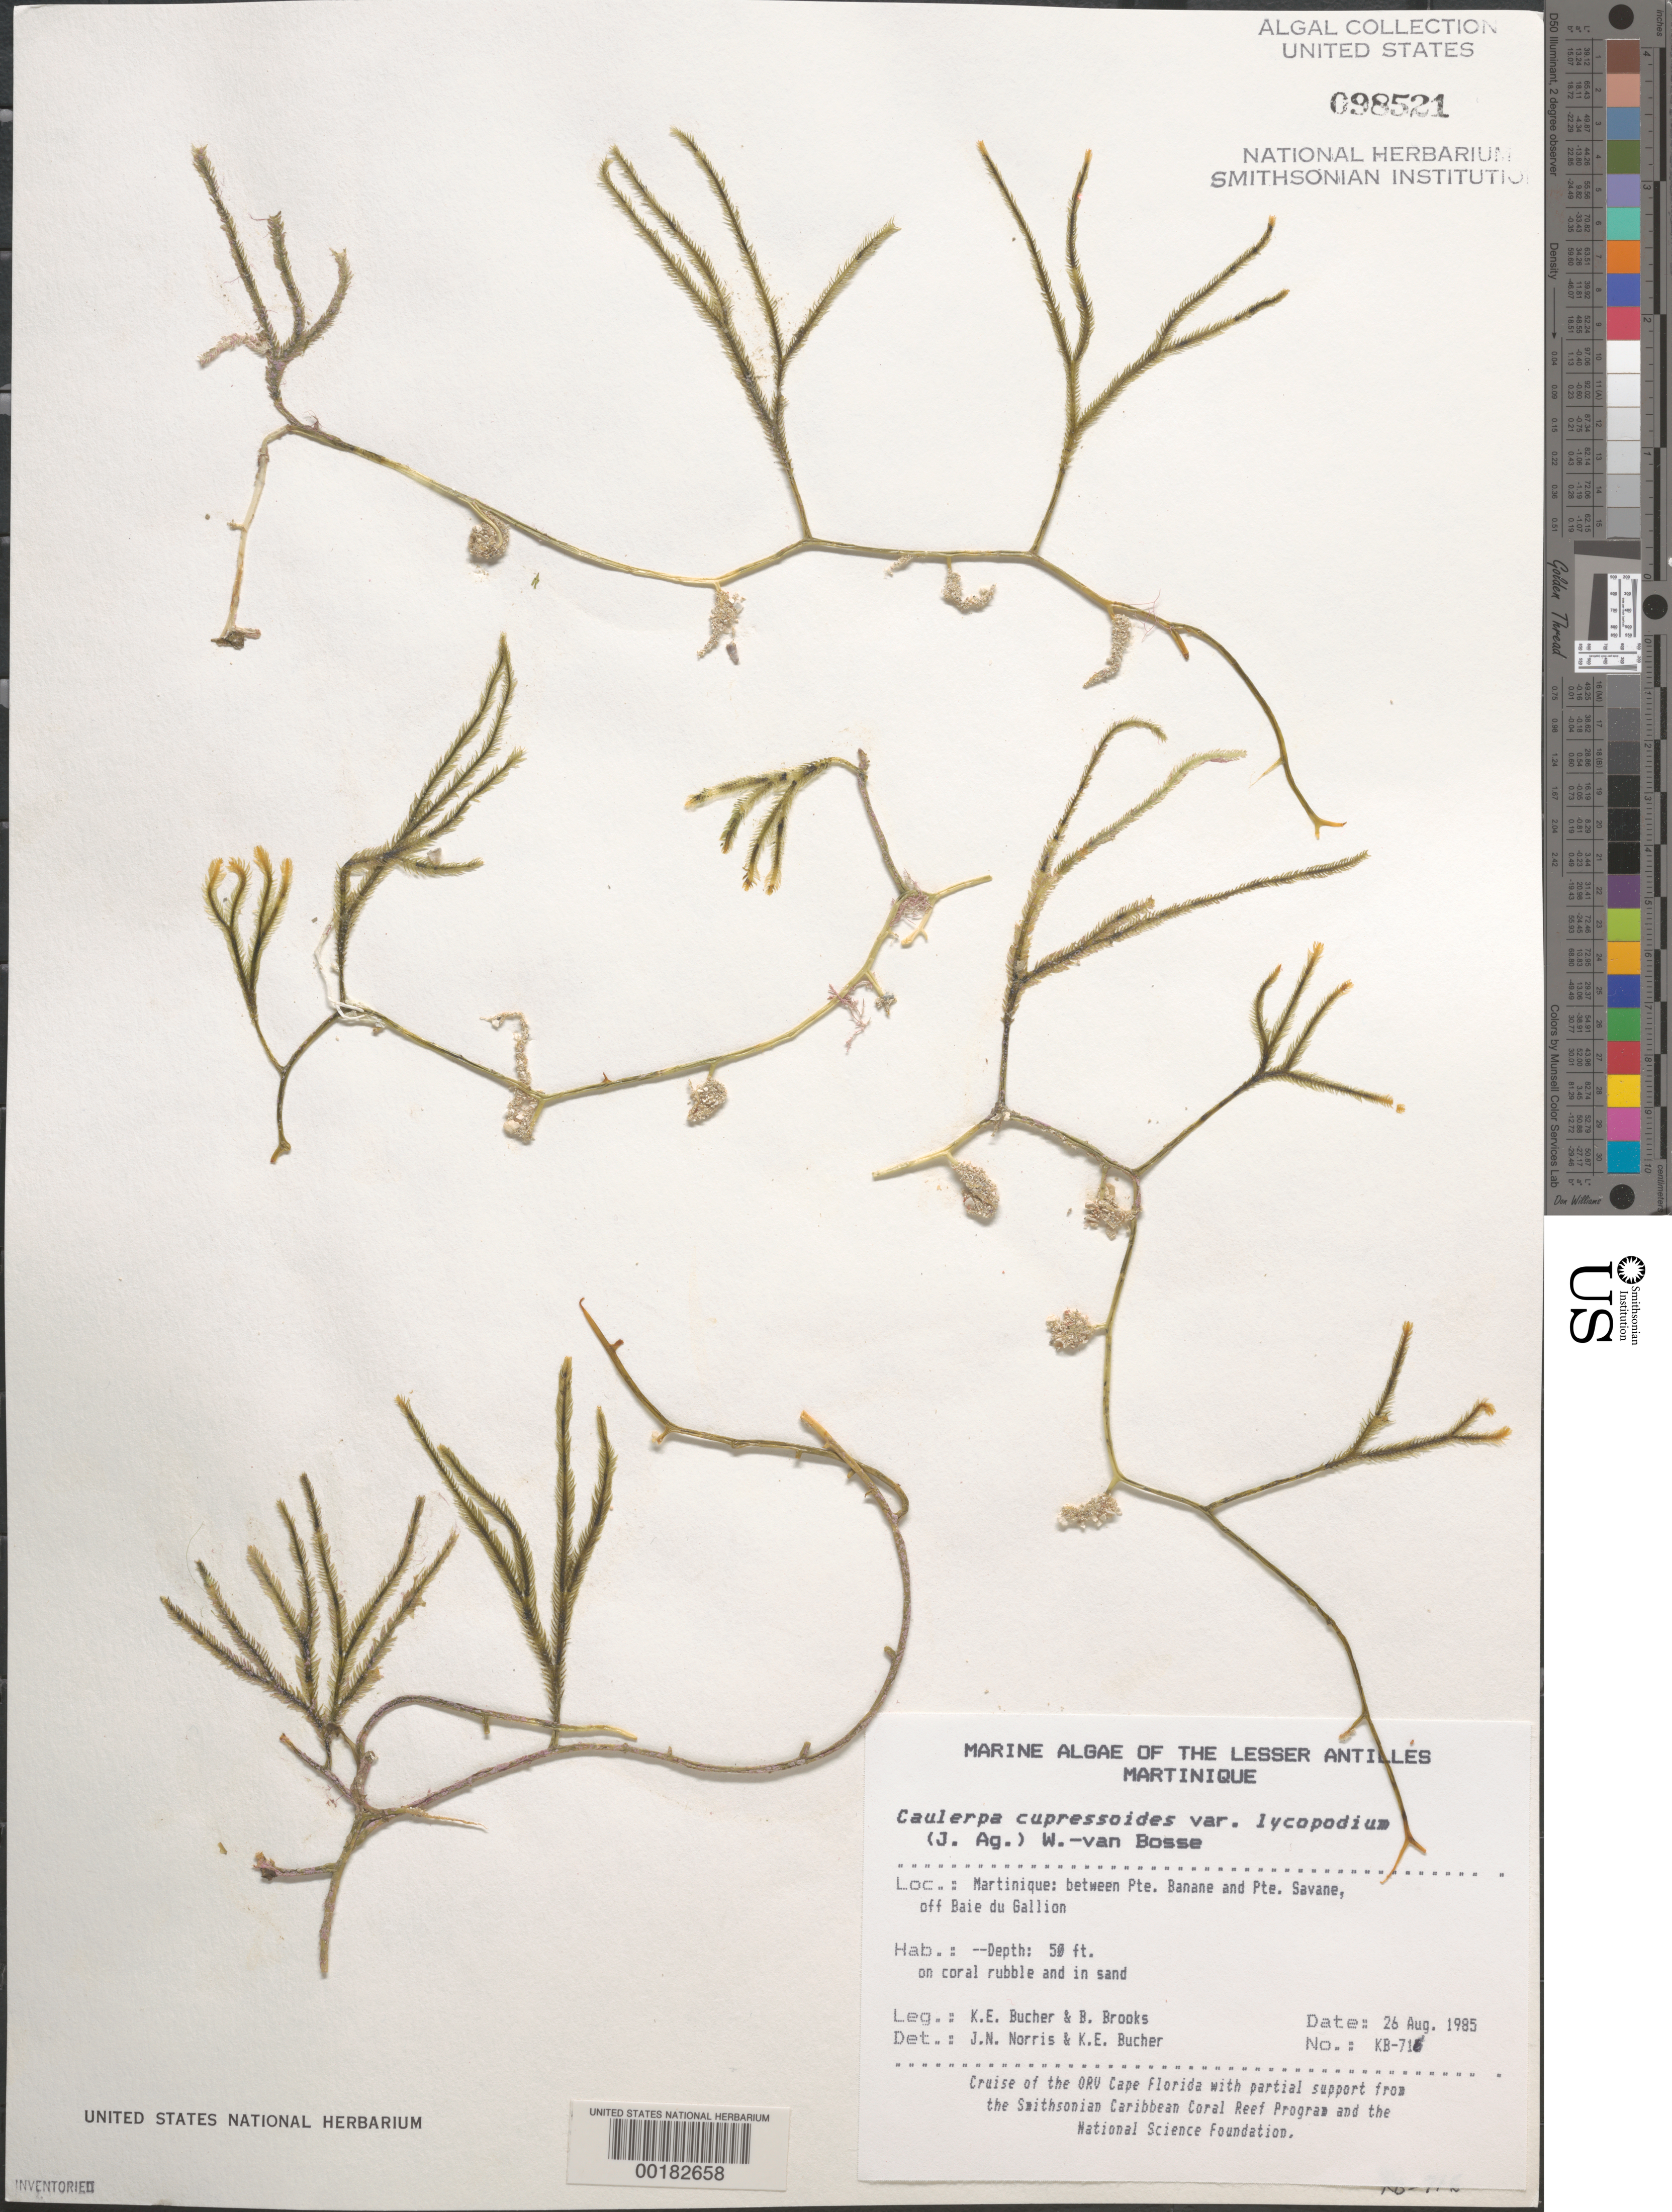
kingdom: Plantae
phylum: Chlorophyta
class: Ulvophyceae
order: Bryopsidales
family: Caulerpaceae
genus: Caulerpa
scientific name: Caulerpa cupressoides var. lycopodium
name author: Weber Bosse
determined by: Norris, J. N.; Bucher, K. E.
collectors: K. E. Bucher & B. Brooks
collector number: Kb-716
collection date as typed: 26 Aug 1985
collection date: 1985-08-26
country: Martinique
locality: Between Pointe Banane and Pointe Savane, off Baie du Galion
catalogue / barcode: US 98521